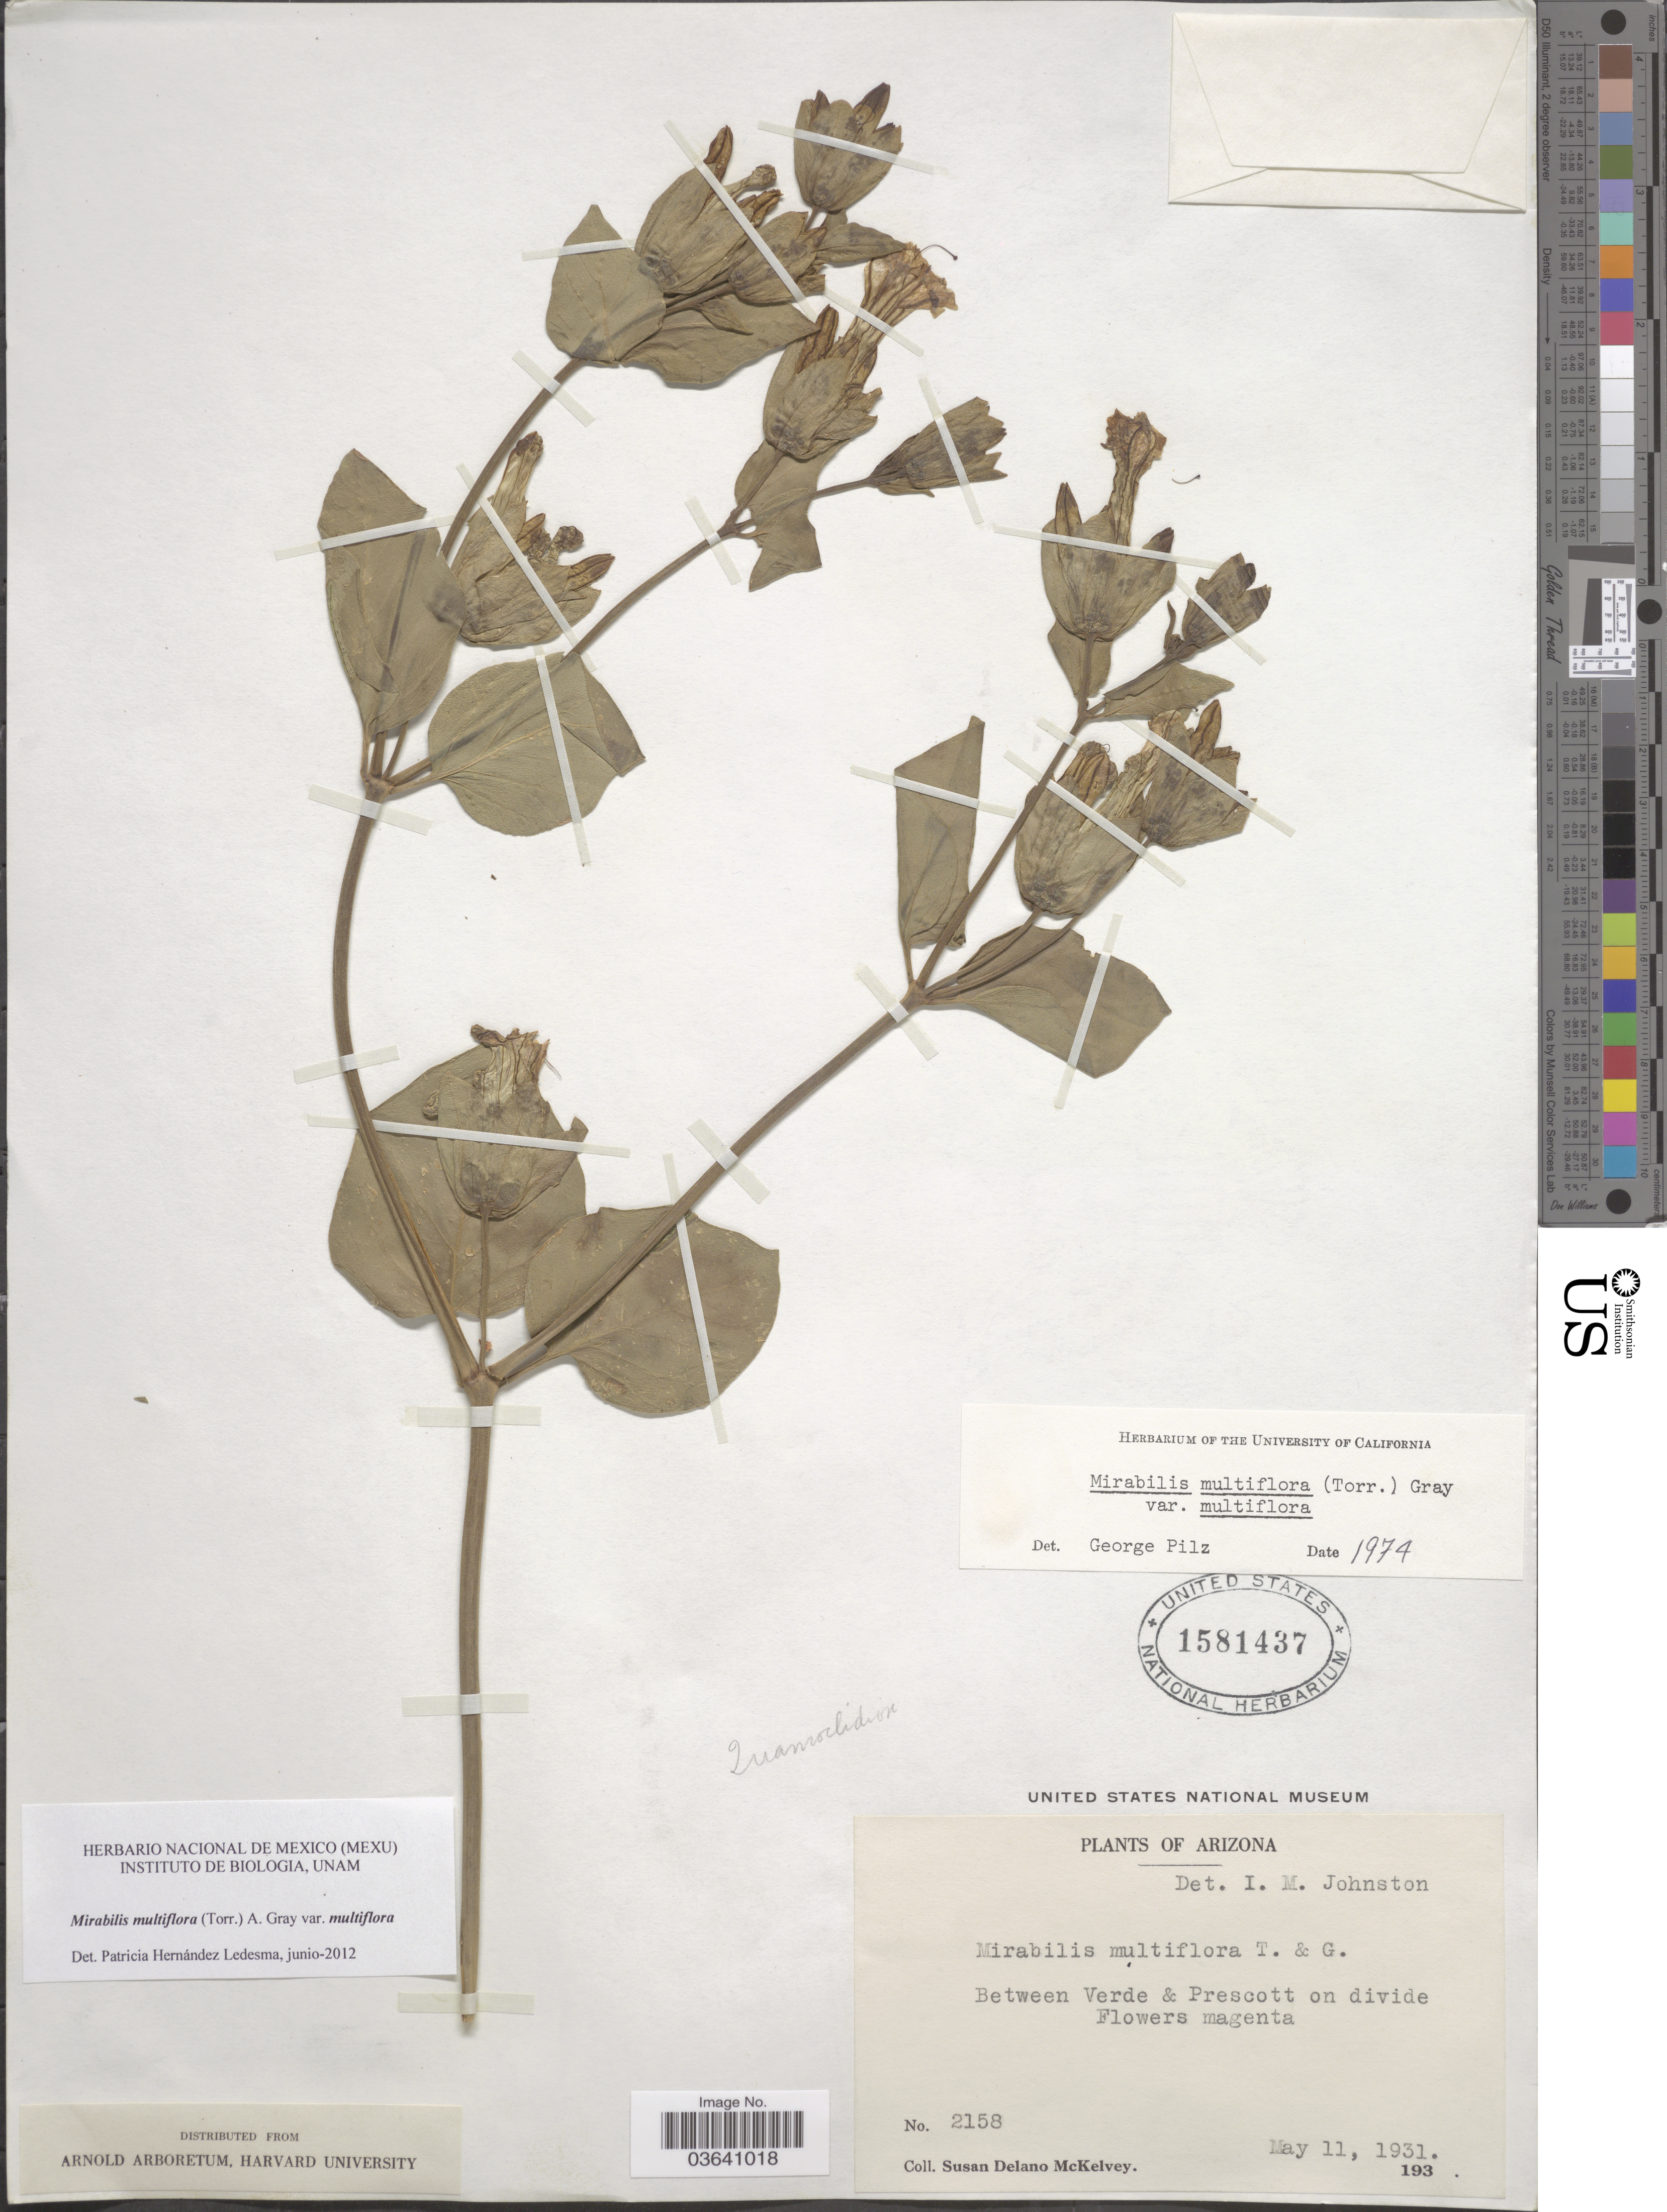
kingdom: Plantae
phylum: Tracheophyta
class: Magnoliopsida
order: Caryophyllales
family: Nyctaginaceae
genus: Mirabilis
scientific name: Mirabilis multiflora var. multiflora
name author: (Torr.) A. Gray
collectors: S. A. McKelvey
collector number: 2158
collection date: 1931-05-11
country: United States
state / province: Arizona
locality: Between Verde & Prescott on divide Flowers magenta.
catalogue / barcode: US 1581437